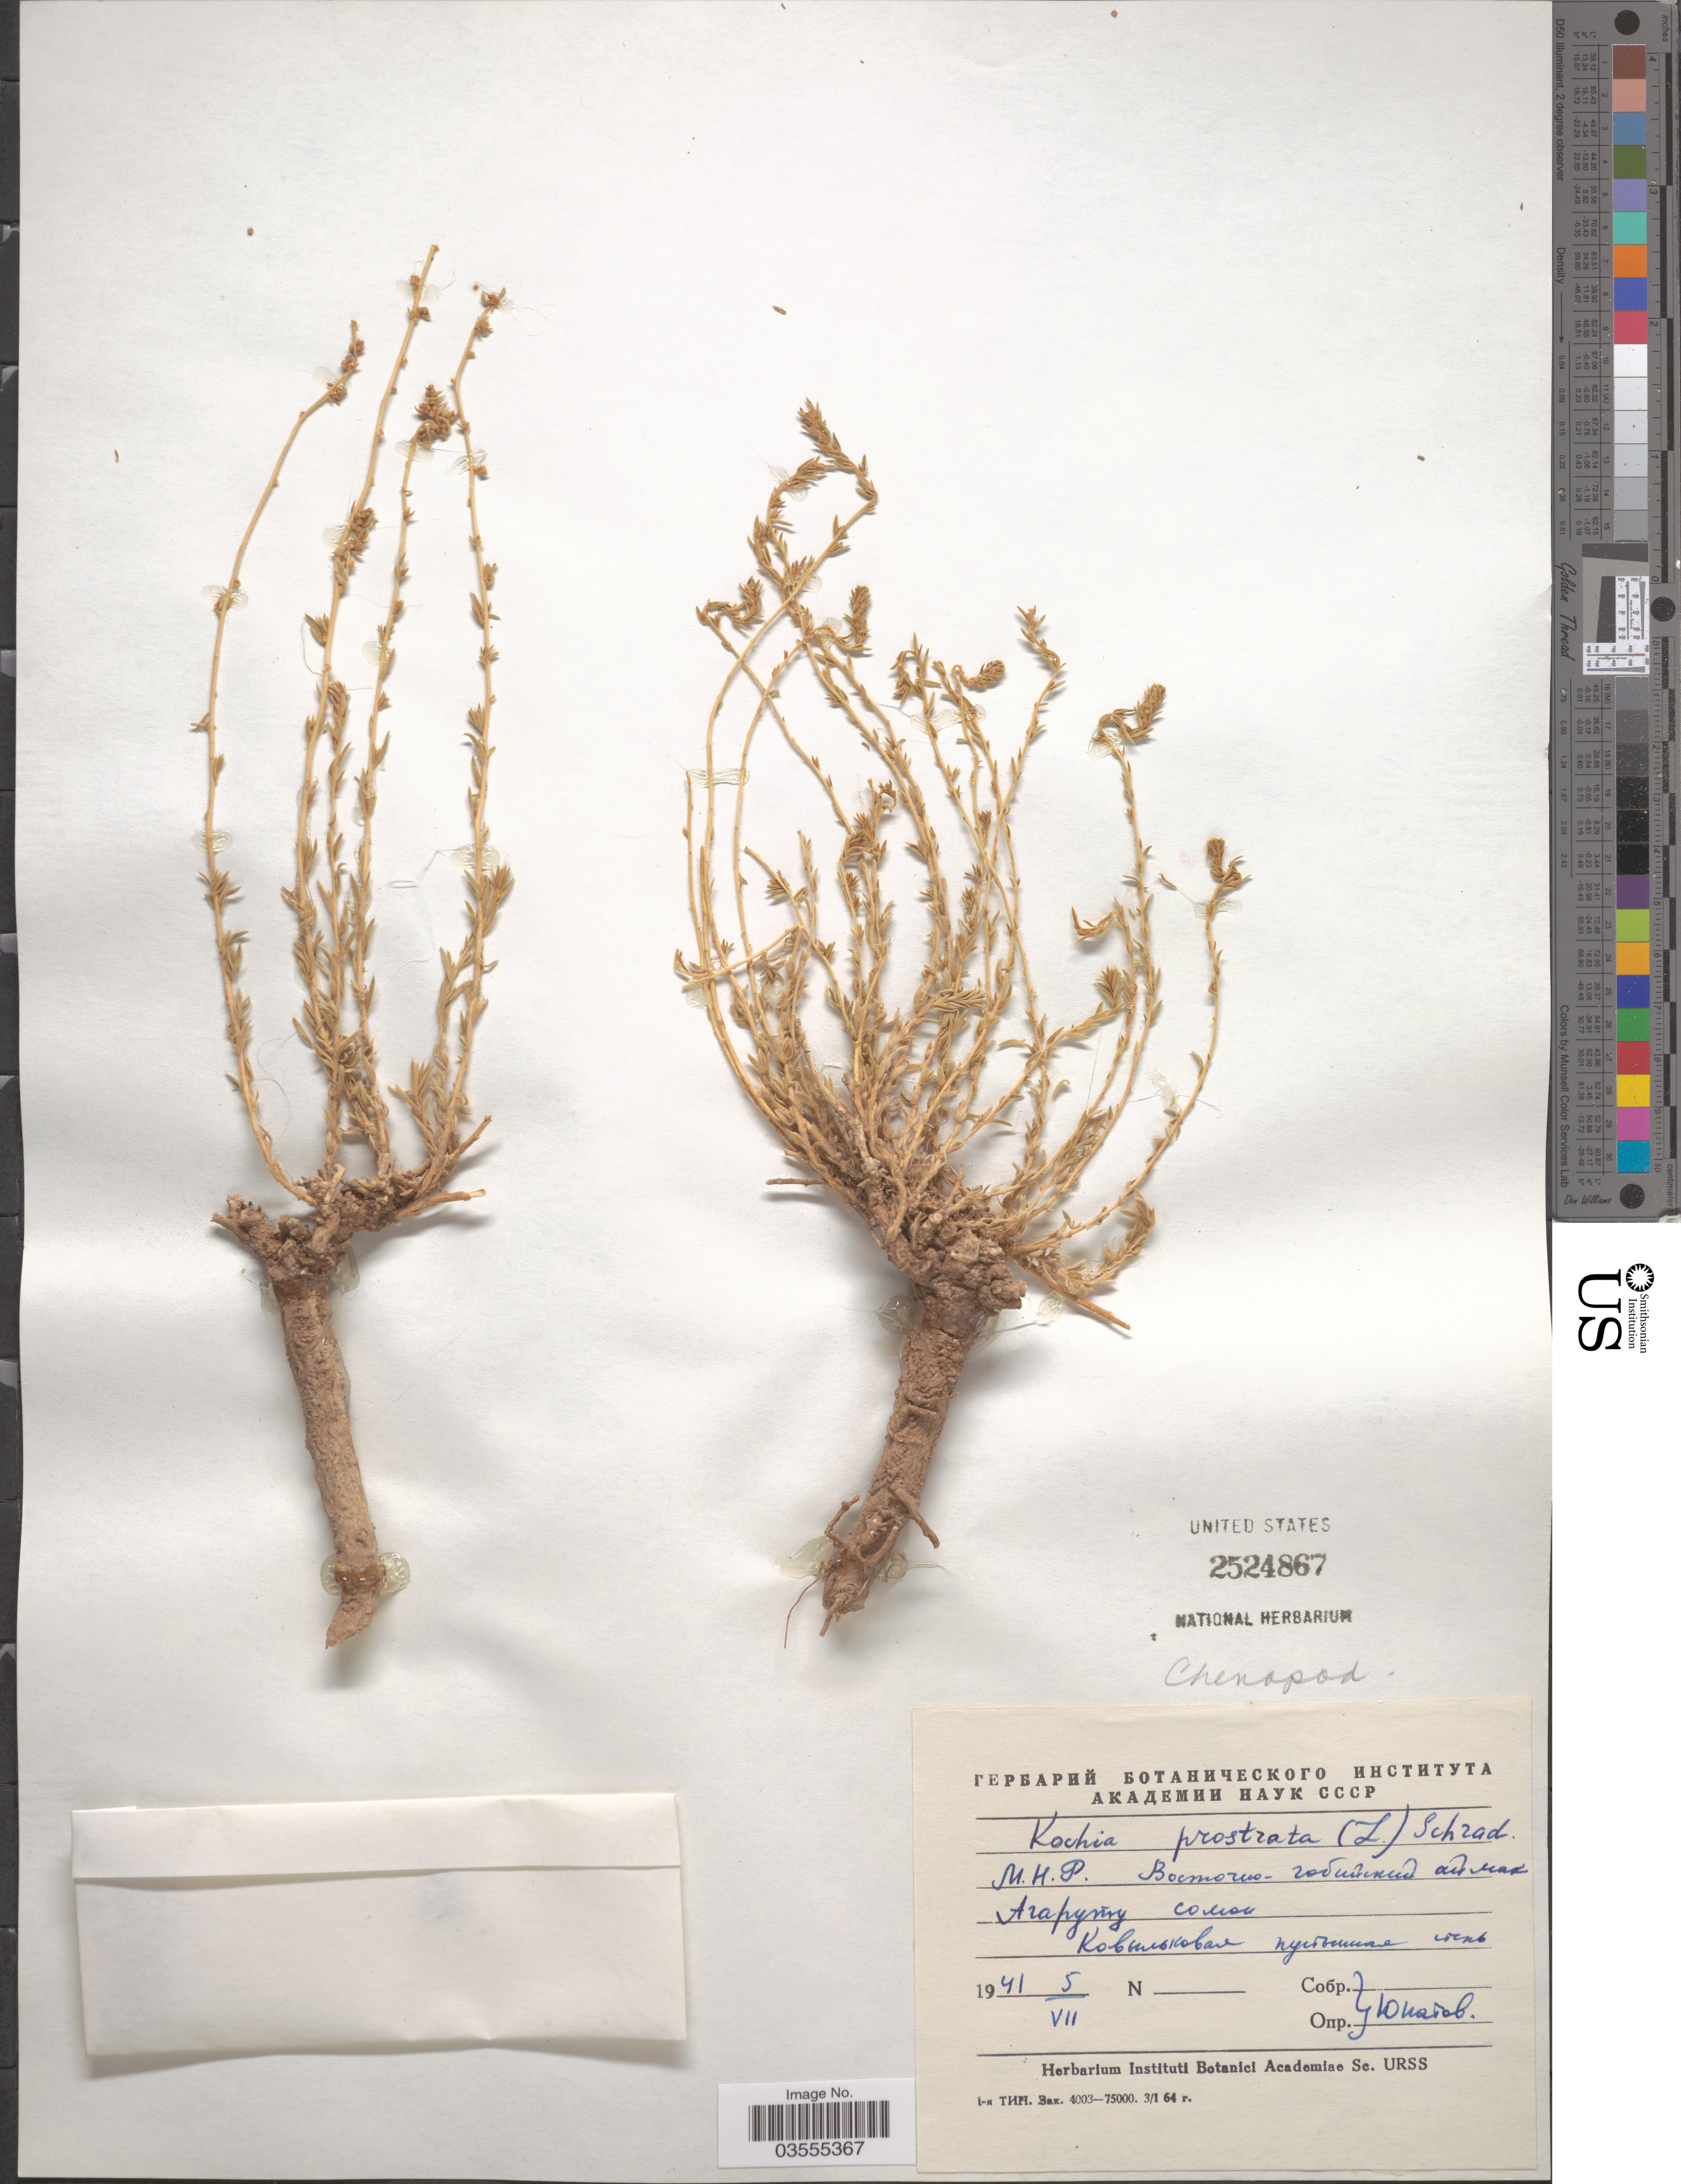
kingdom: Plantae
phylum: Tracheophyta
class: Magnoliopsida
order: Caryophyllales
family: Amaranthaceae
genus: Bassia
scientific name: Bassia prostrata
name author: (L.) Beck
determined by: U.S. National Herbarium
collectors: Unatov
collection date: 1941-07-05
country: Mongolia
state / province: Dornogov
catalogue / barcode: US 2524867